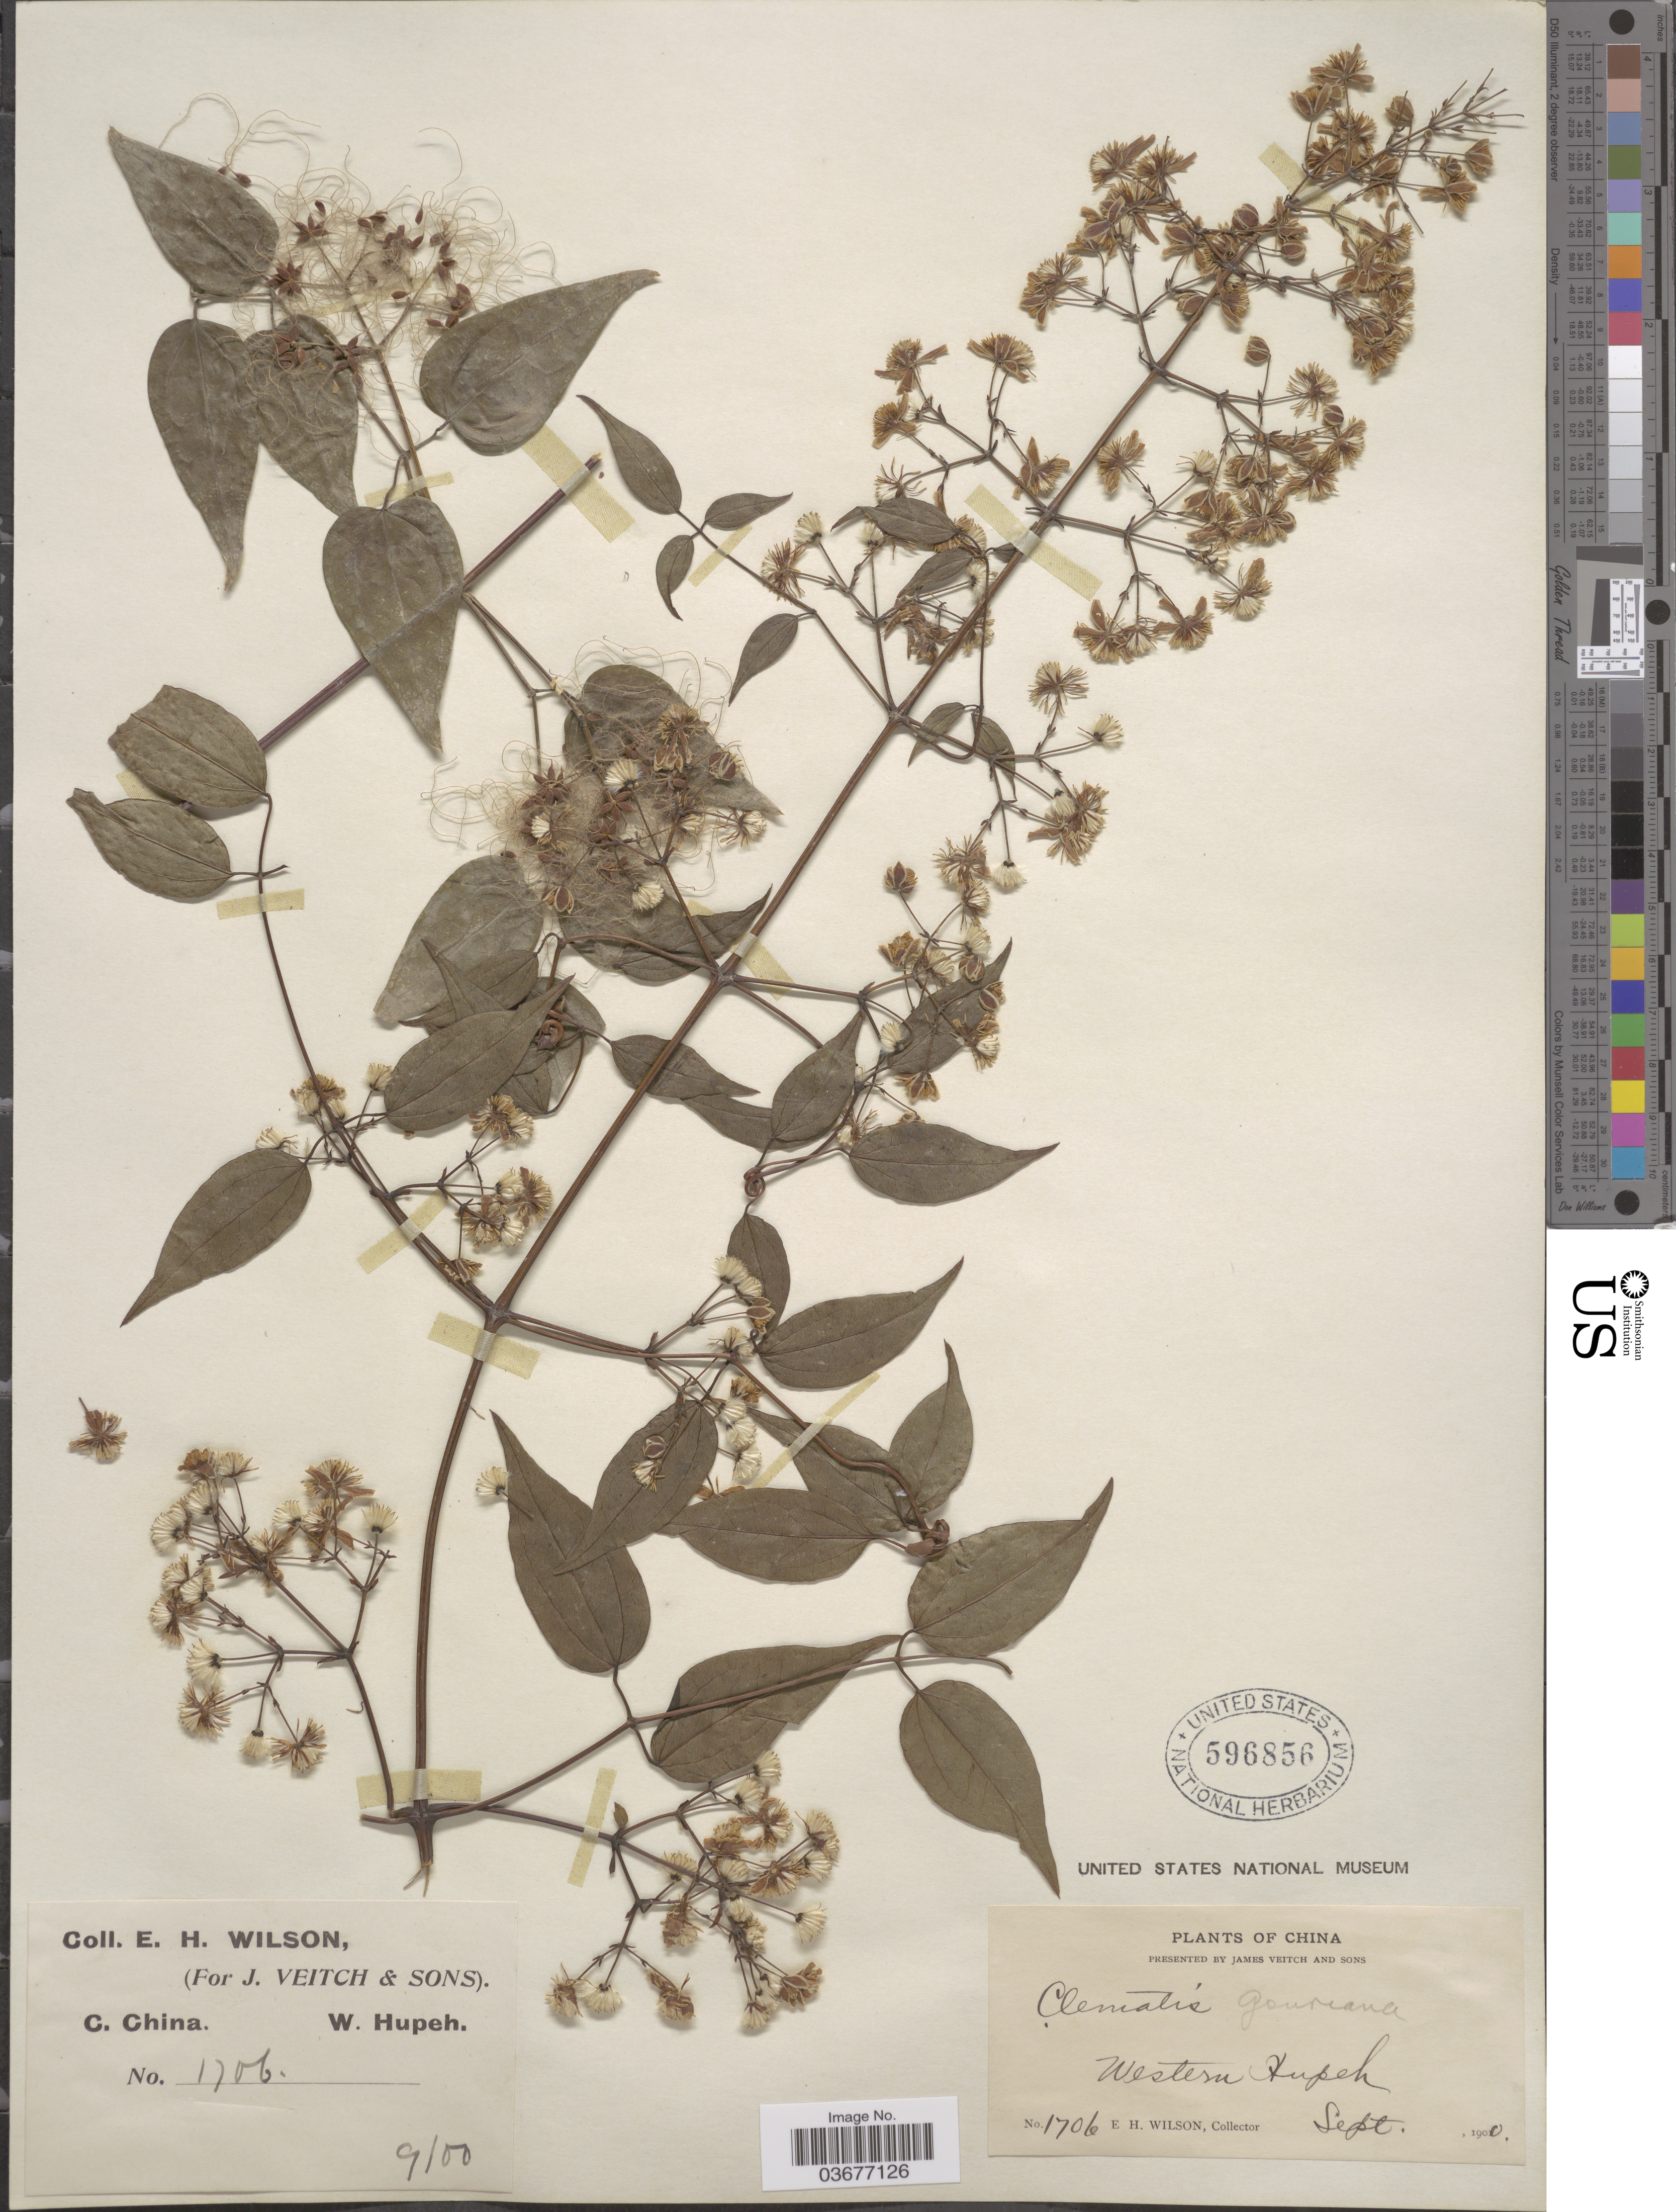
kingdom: Plantae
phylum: Tracheophyta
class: Magnoliopsida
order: Ranunculales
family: Ranunculaceae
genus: Clematis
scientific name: Clematis gouriana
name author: Roxb. ex DC.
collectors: E. Wilson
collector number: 1706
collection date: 1900-09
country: China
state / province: Hubei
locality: Western Hupeh. C. China.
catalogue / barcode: US 596856